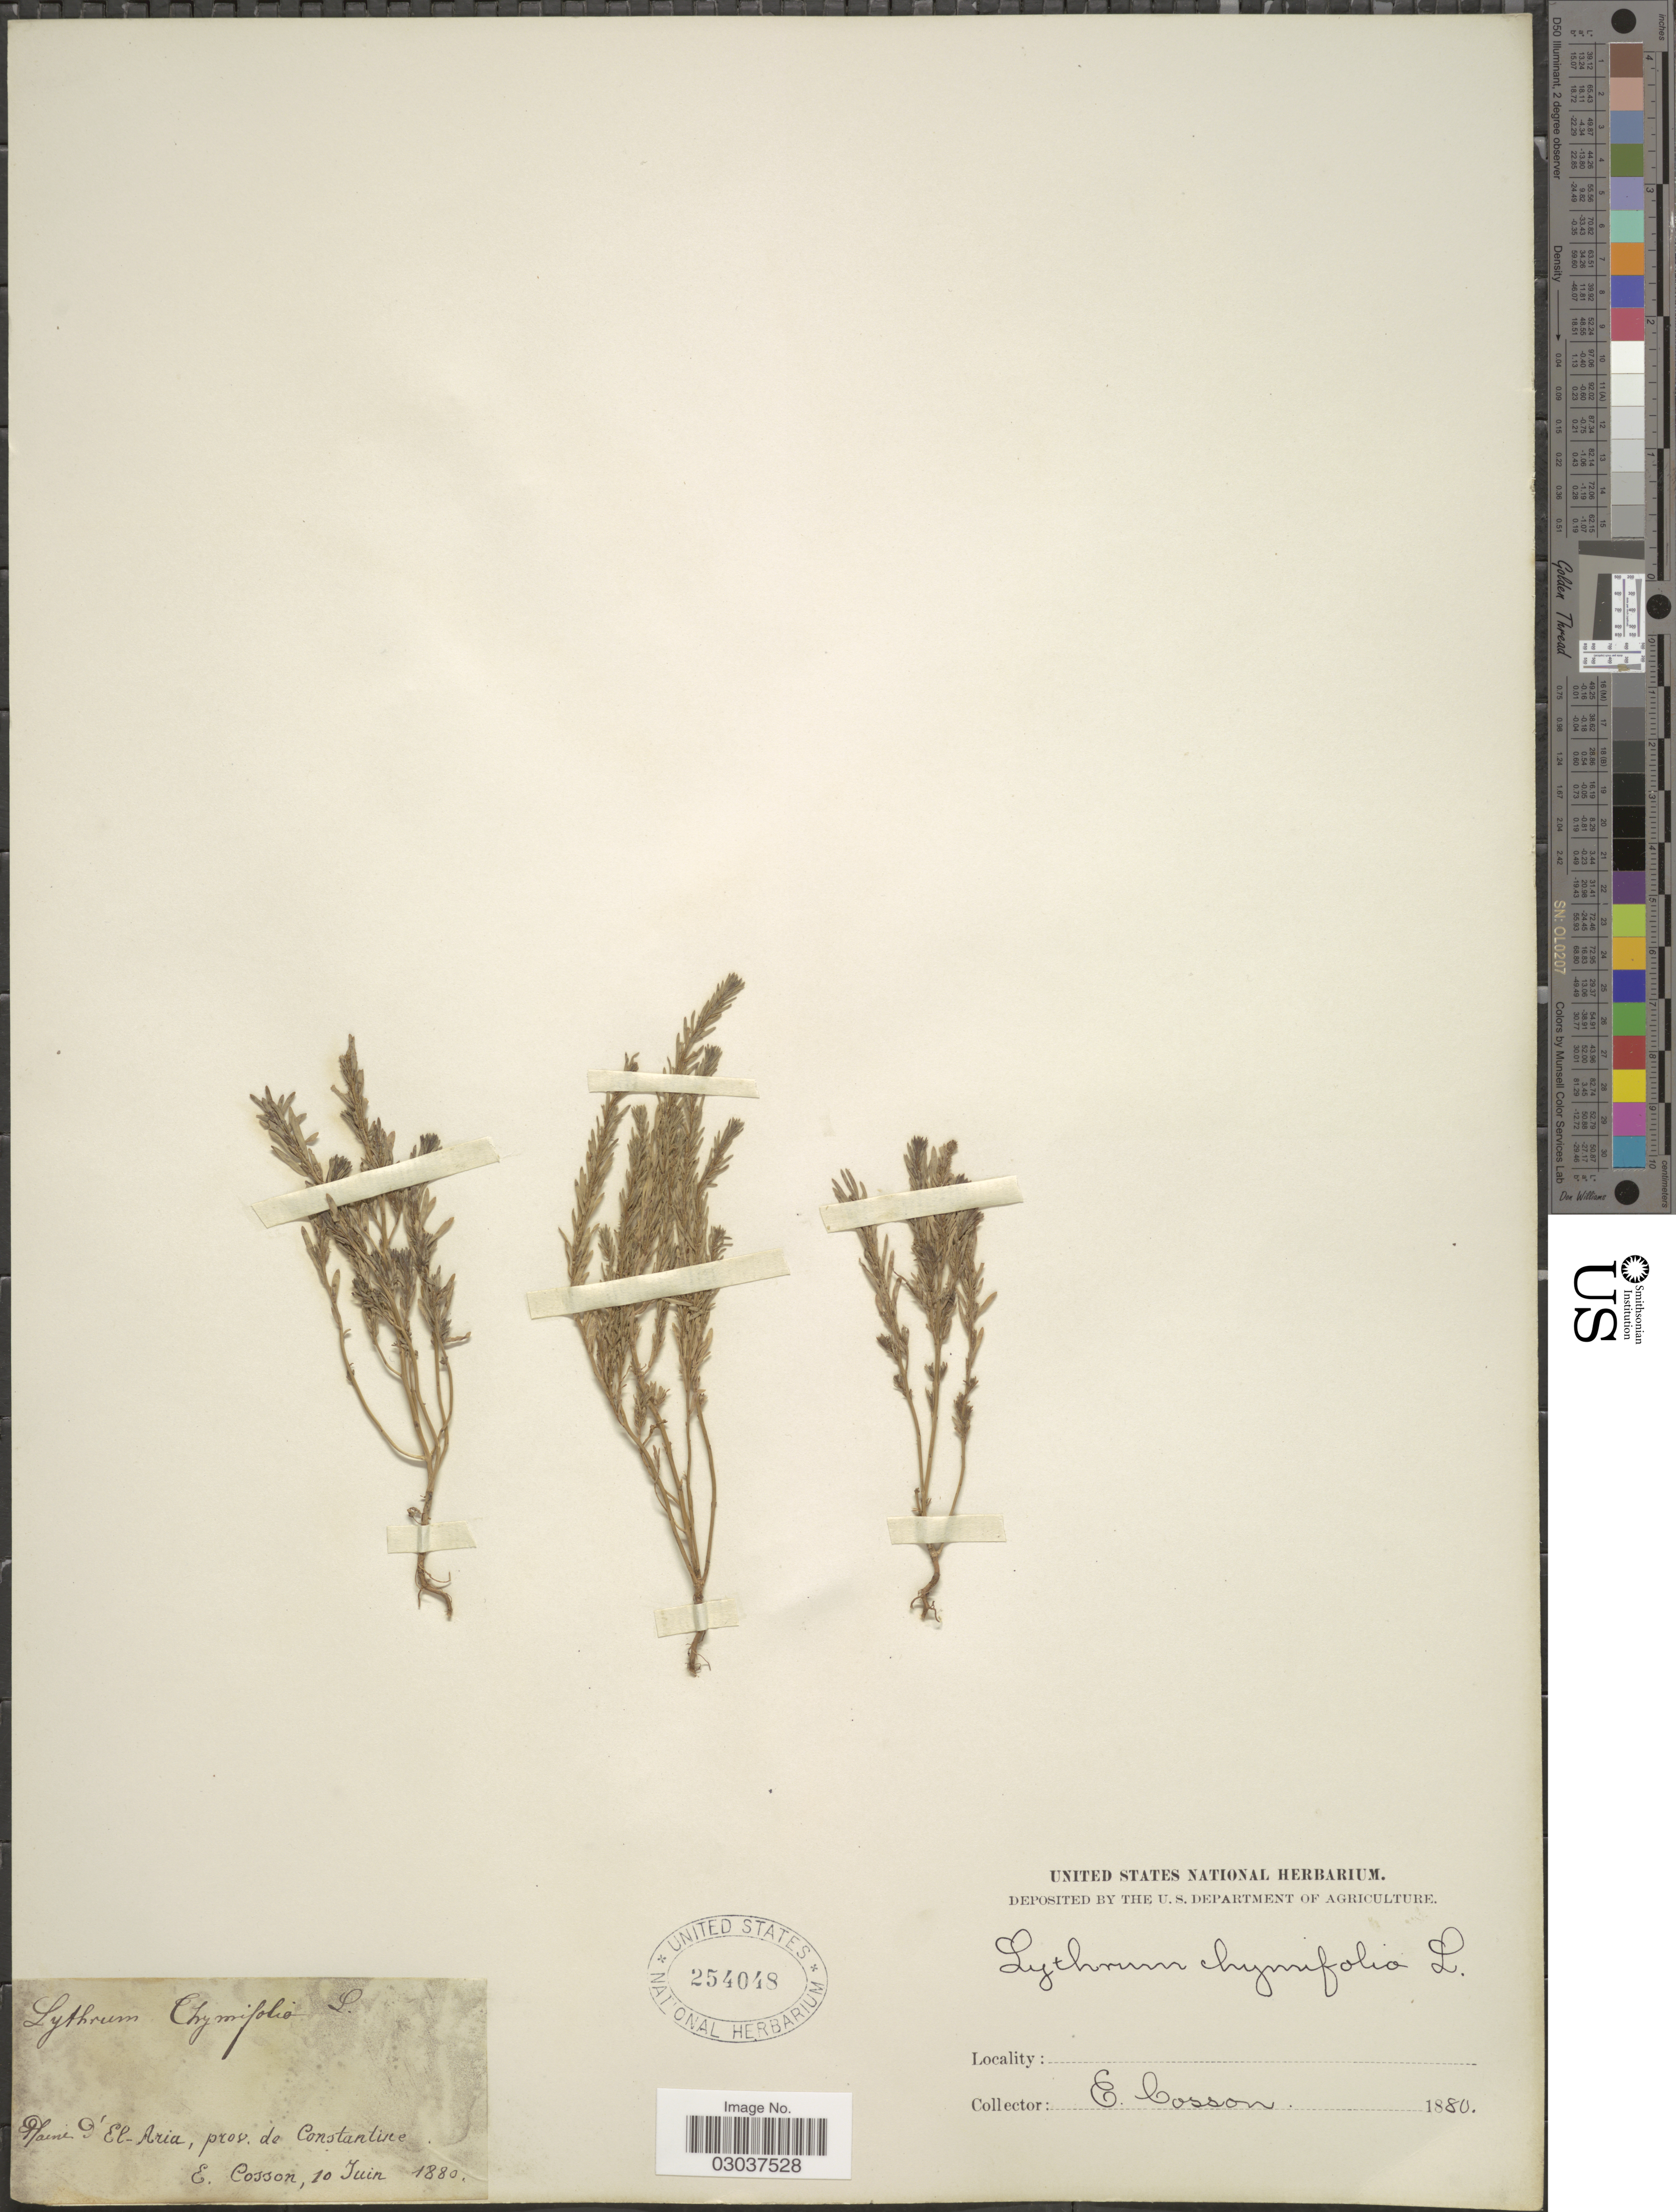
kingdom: Plantae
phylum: Tracheophyta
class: Magnoliopsida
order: Myrtales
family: Lythraceae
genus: Lythrum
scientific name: Lythrum thymifolia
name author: L.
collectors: E. Cosson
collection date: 1880-06-10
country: Mauritania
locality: Plaine d'El-Aria, prov. de Constantine.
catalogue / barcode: US 254048